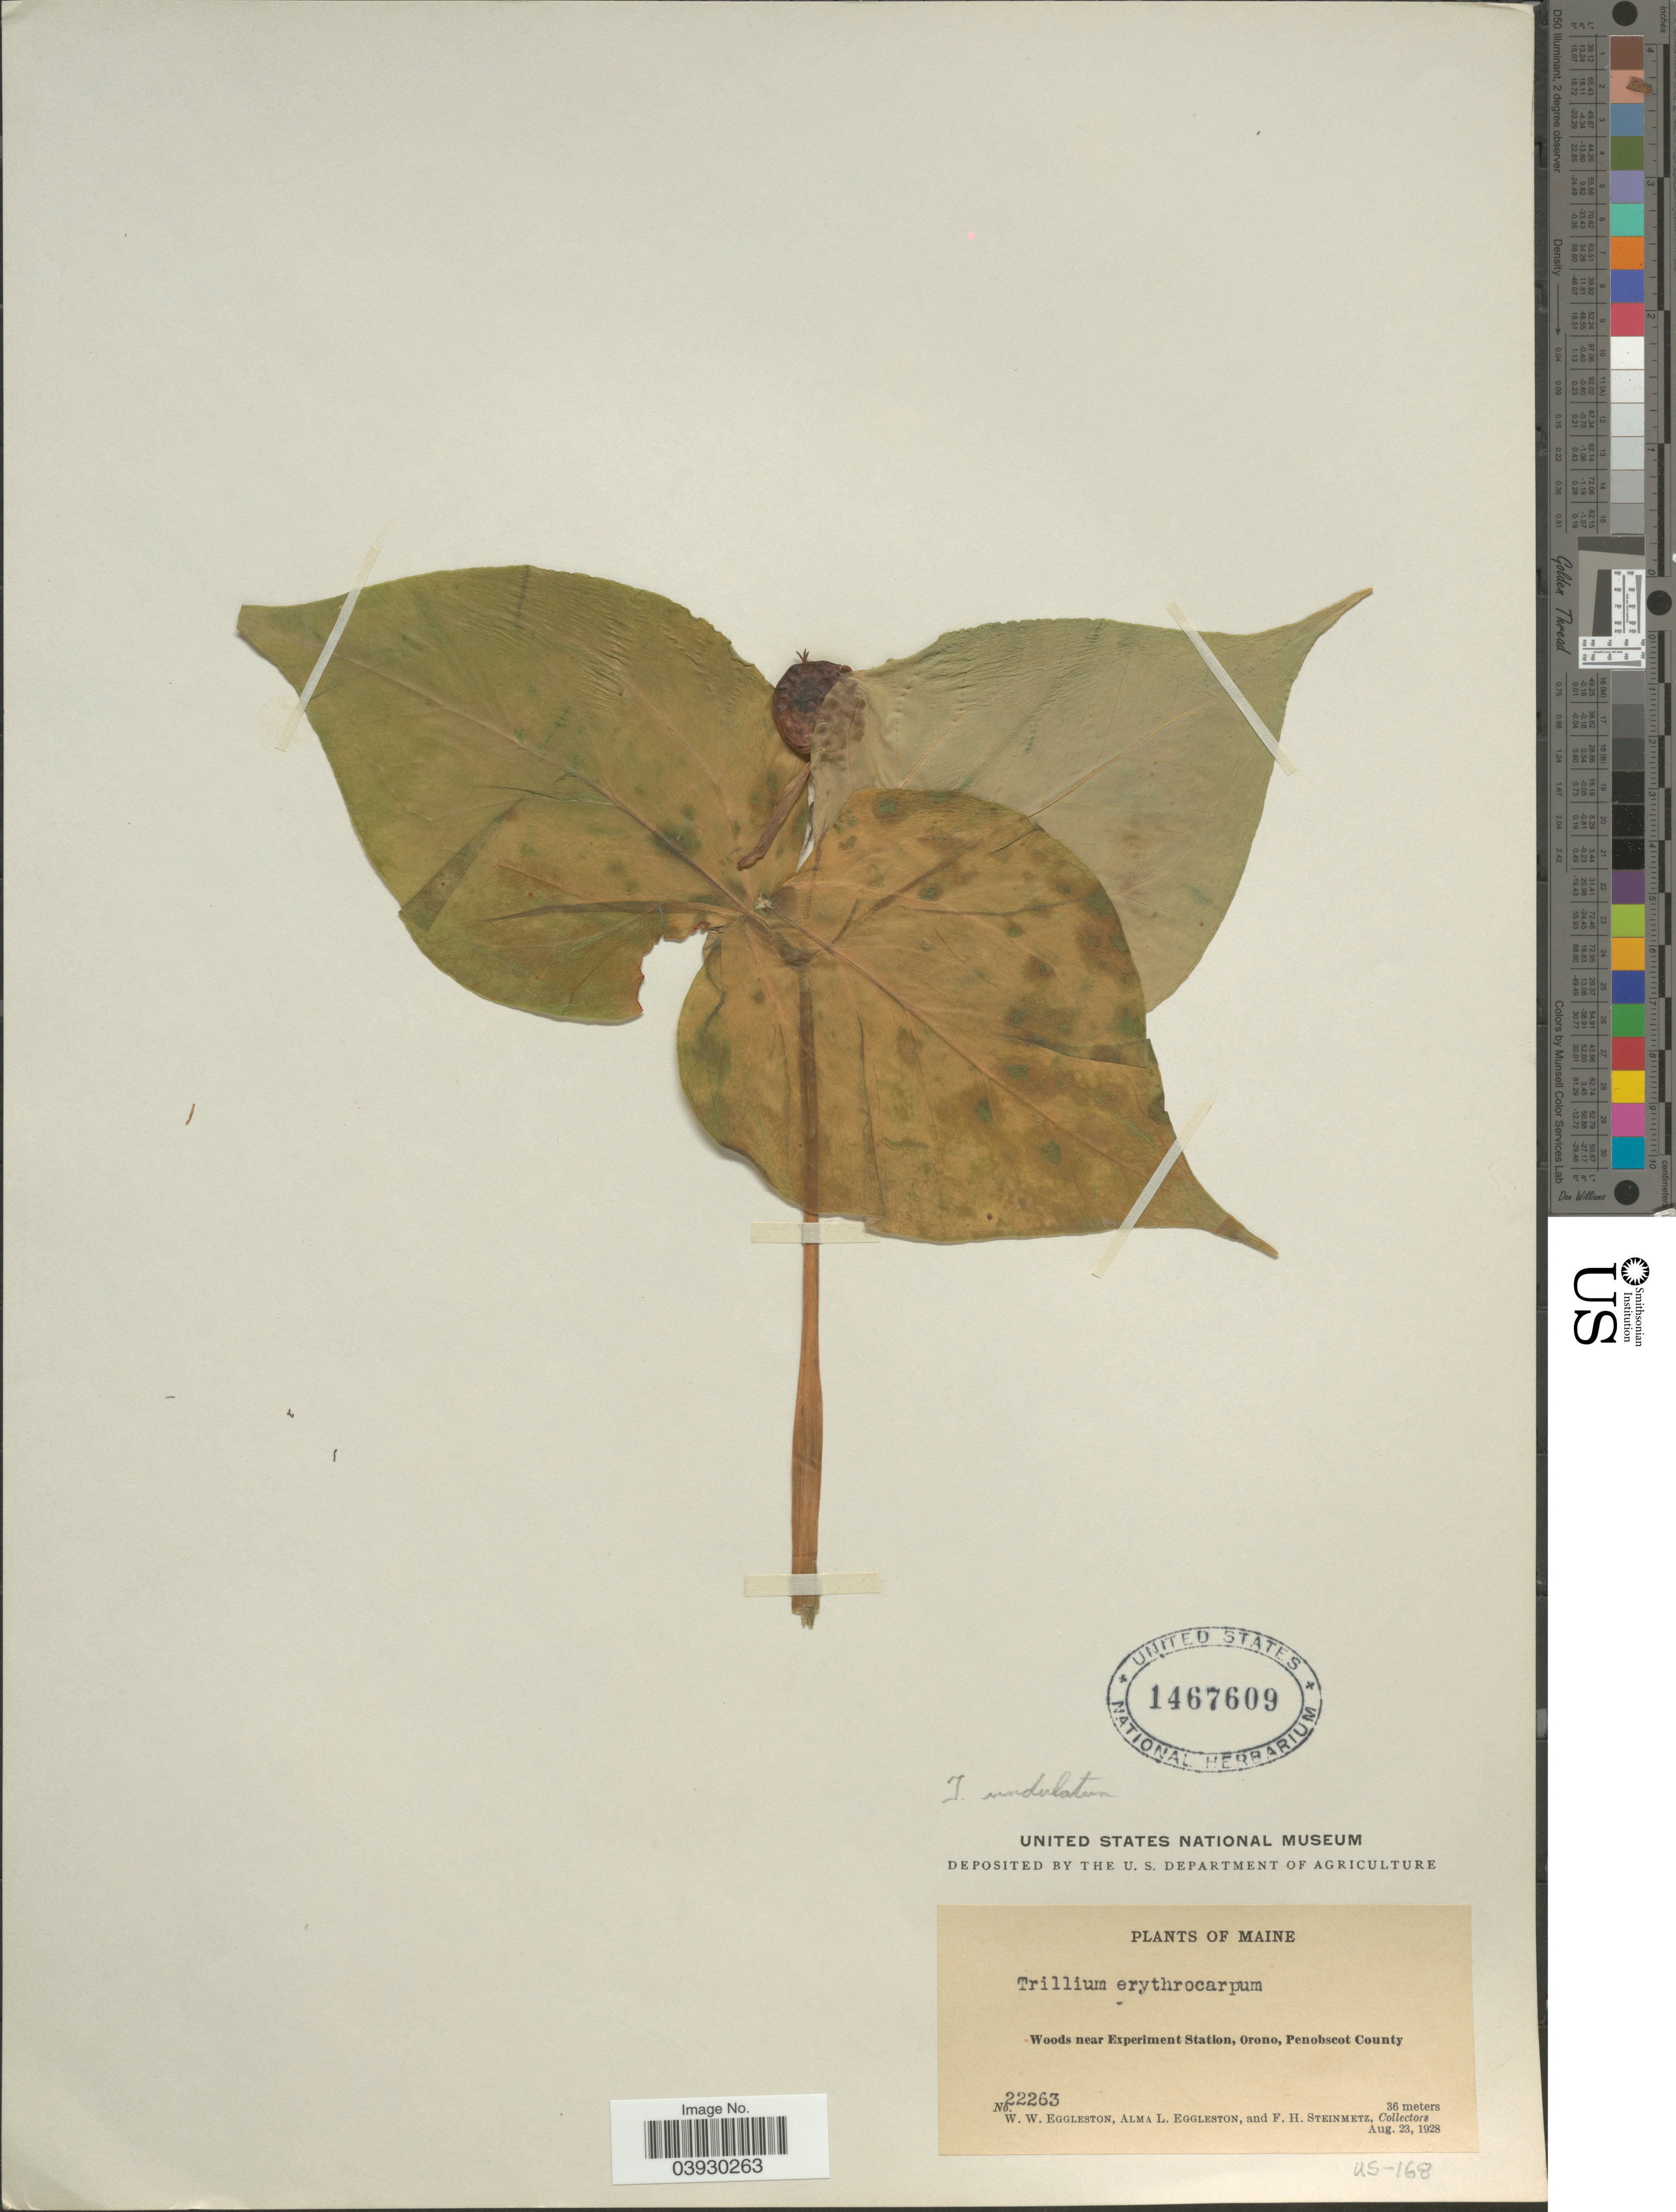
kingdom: Plantae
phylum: Tracheophyta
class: Liliopsida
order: Liliales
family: Melanthiaceae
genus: Trillium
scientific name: Trillium undulatum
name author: Willd.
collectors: W. W. Eggleston, A. Eggleston & F. H. Steinmetz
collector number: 22263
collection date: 1928-08-23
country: United States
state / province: Maine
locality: Woods near Experiment Station, Orono, Penobscot County.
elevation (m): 36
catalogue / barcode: US 1467609